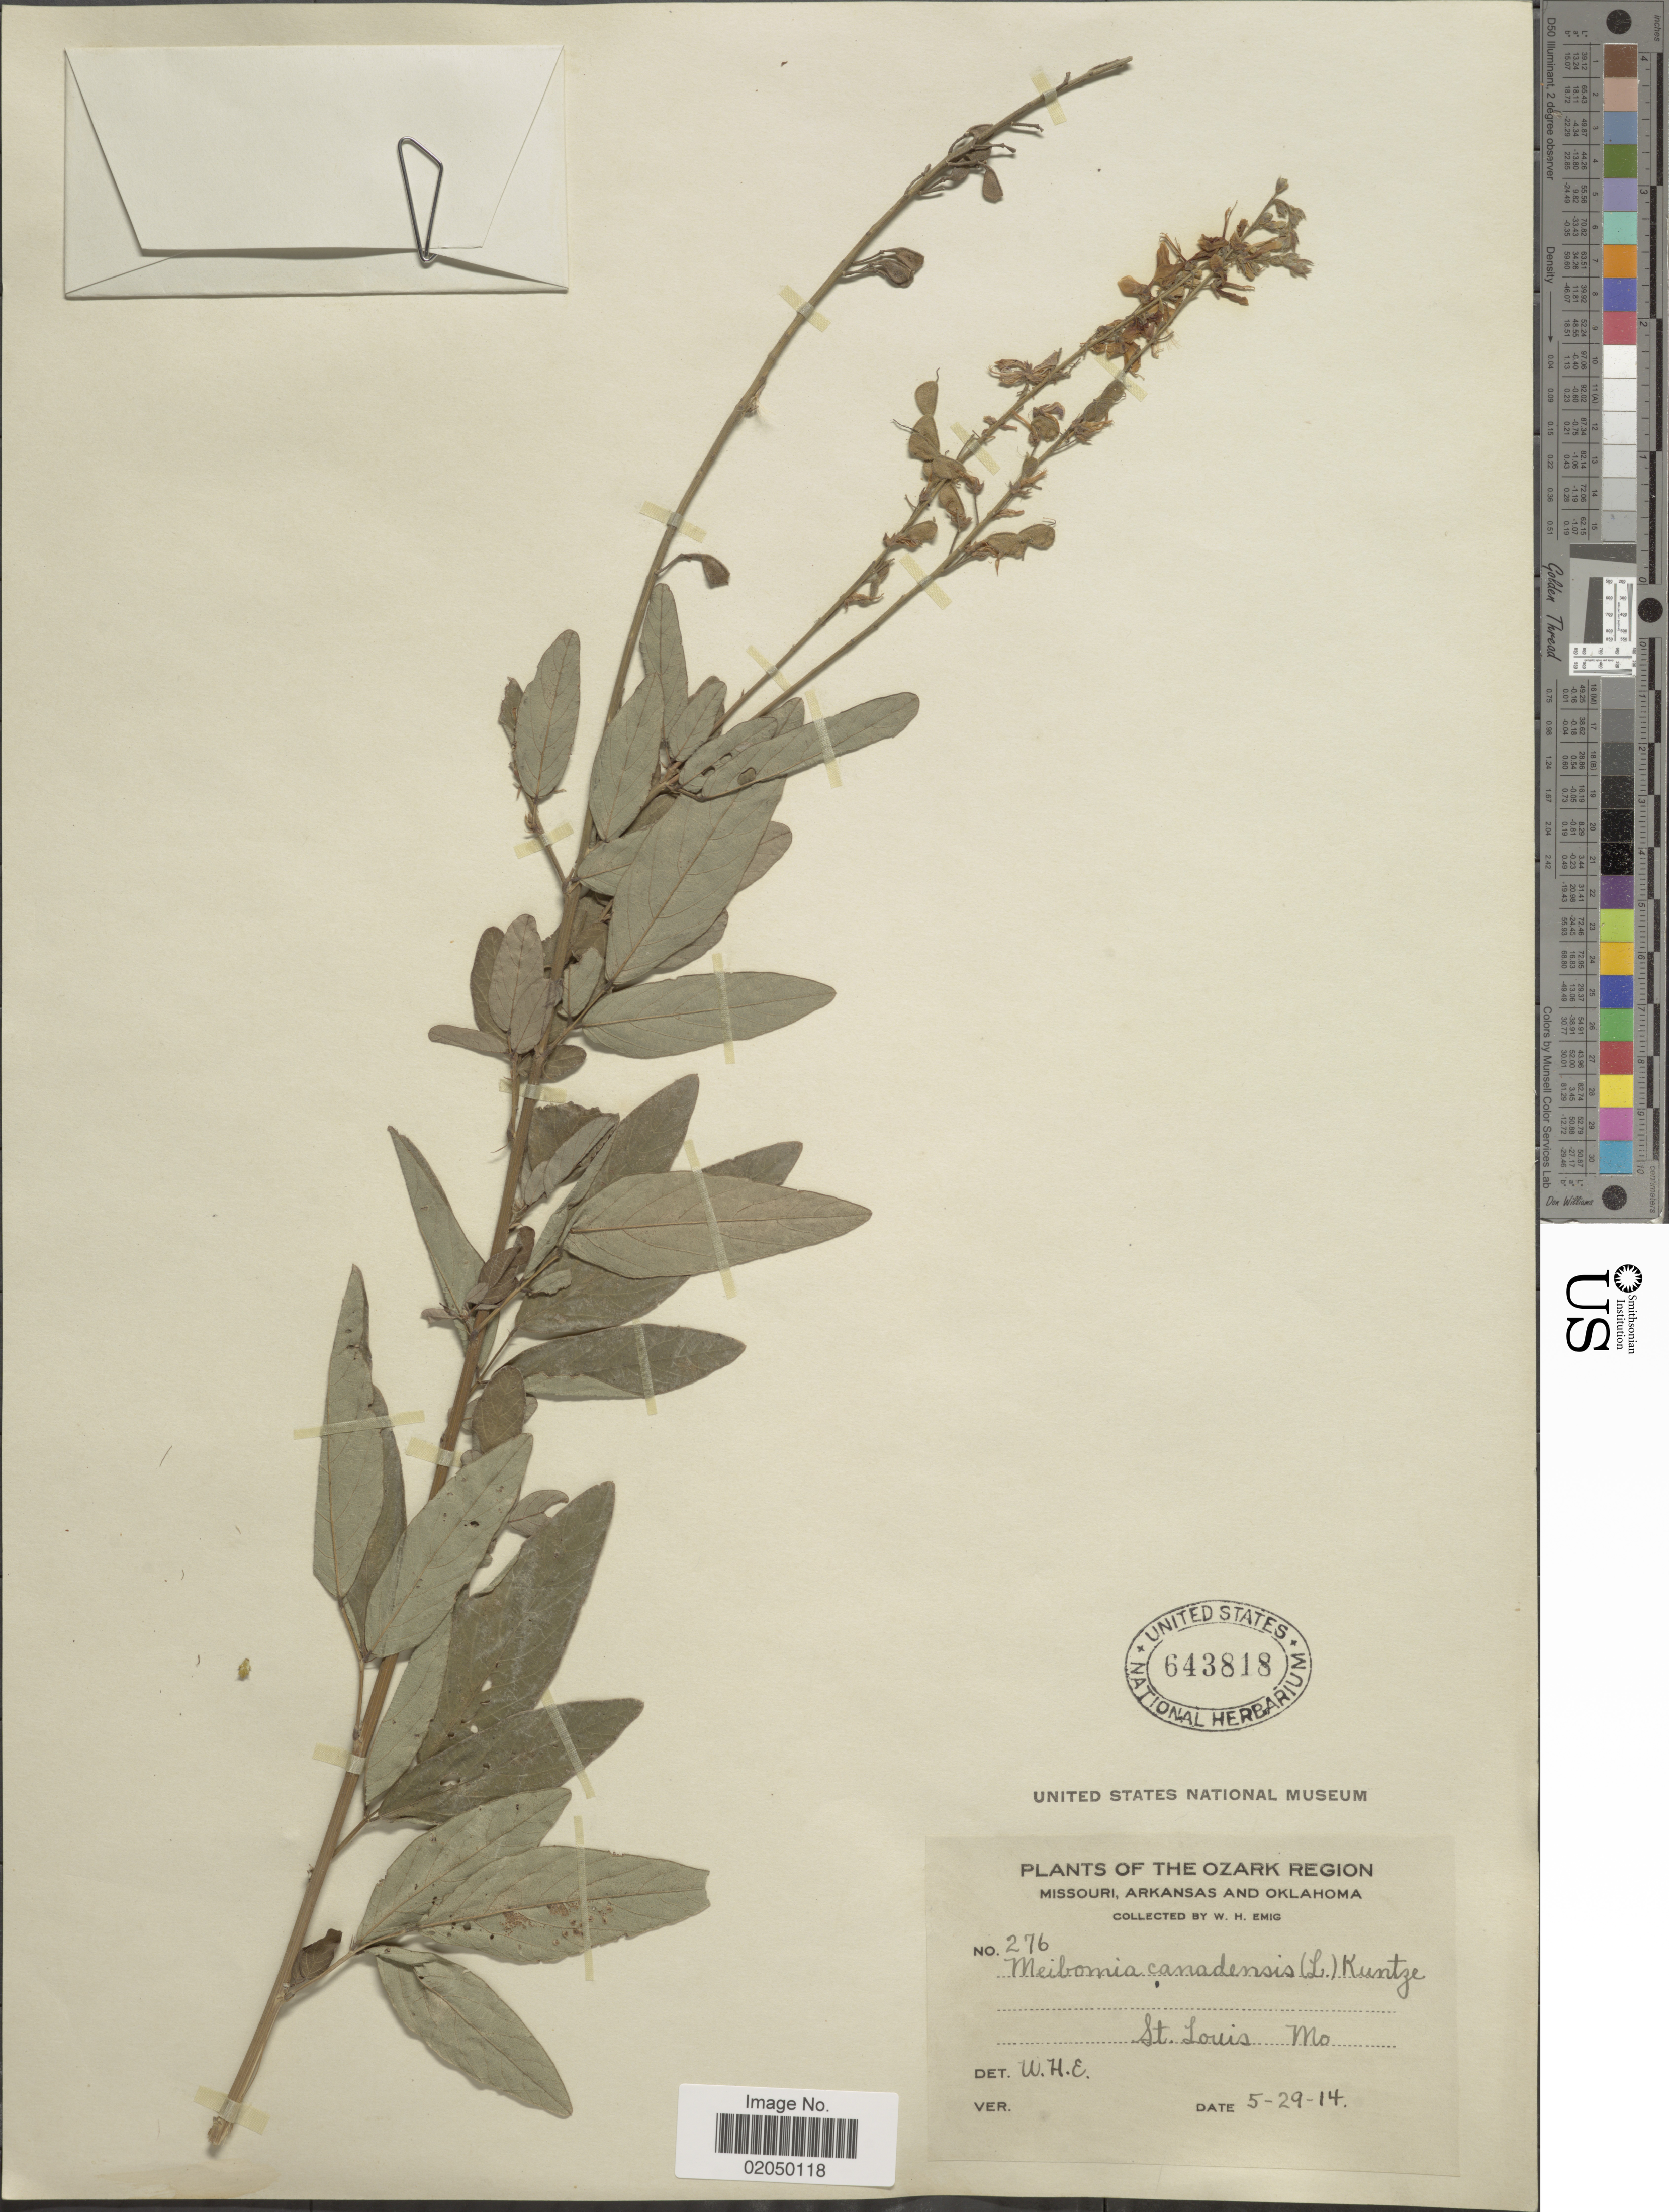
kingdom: Plantae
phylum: Tracheophyta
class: Magnoliopsida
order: Fabales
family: Fabaceae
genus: Desmodium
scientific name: Desmodium canadense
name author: (L.) DC.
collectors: W. H. Emig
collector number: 276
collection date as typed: Transcribed d/m/y: 29/5/14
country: United States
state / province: Missouri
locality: Ozark Region. St. Louis. Mo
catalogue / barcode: US 643818